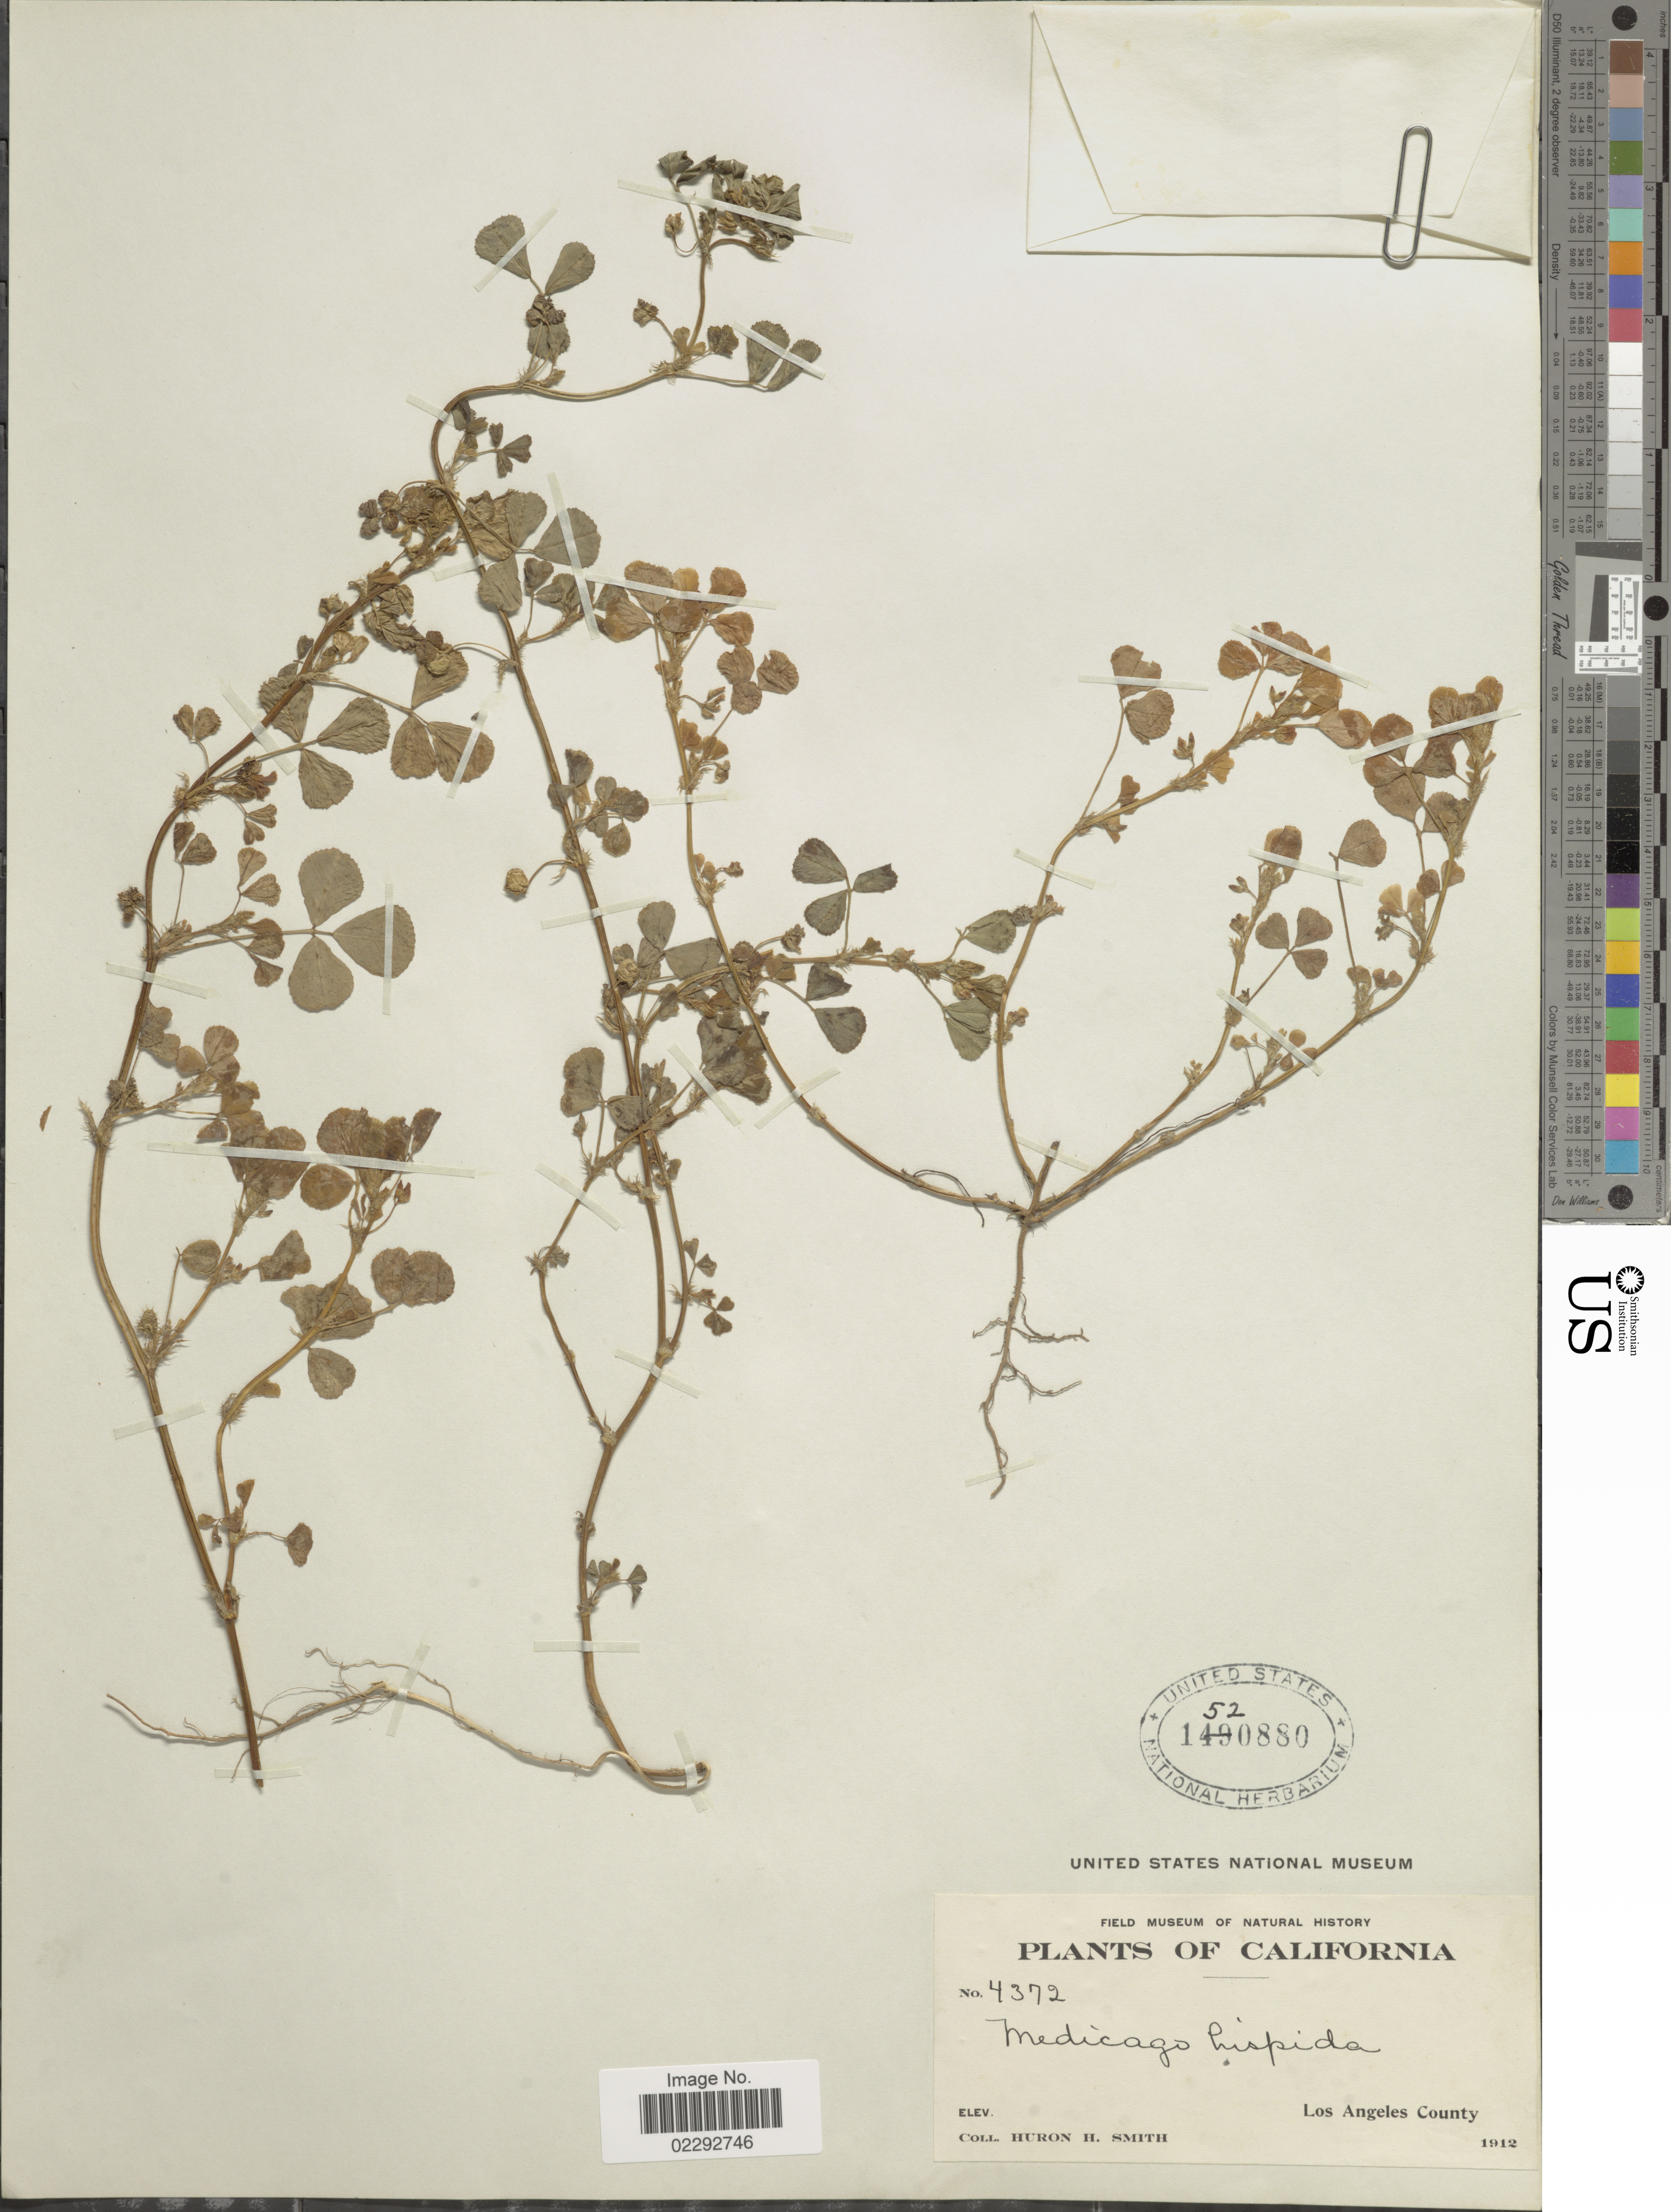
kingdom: Plantae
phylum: Tracheophyta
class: Magnoliopsida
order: Fabales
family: Fabaceae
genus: Medicago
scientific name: Medicago hispida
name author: Gaertn.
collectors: Huron H. Smith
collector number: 4372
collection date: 1912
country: United States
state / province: California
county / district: Los Angeles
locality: Los Angeles County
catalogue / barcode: US 1520880